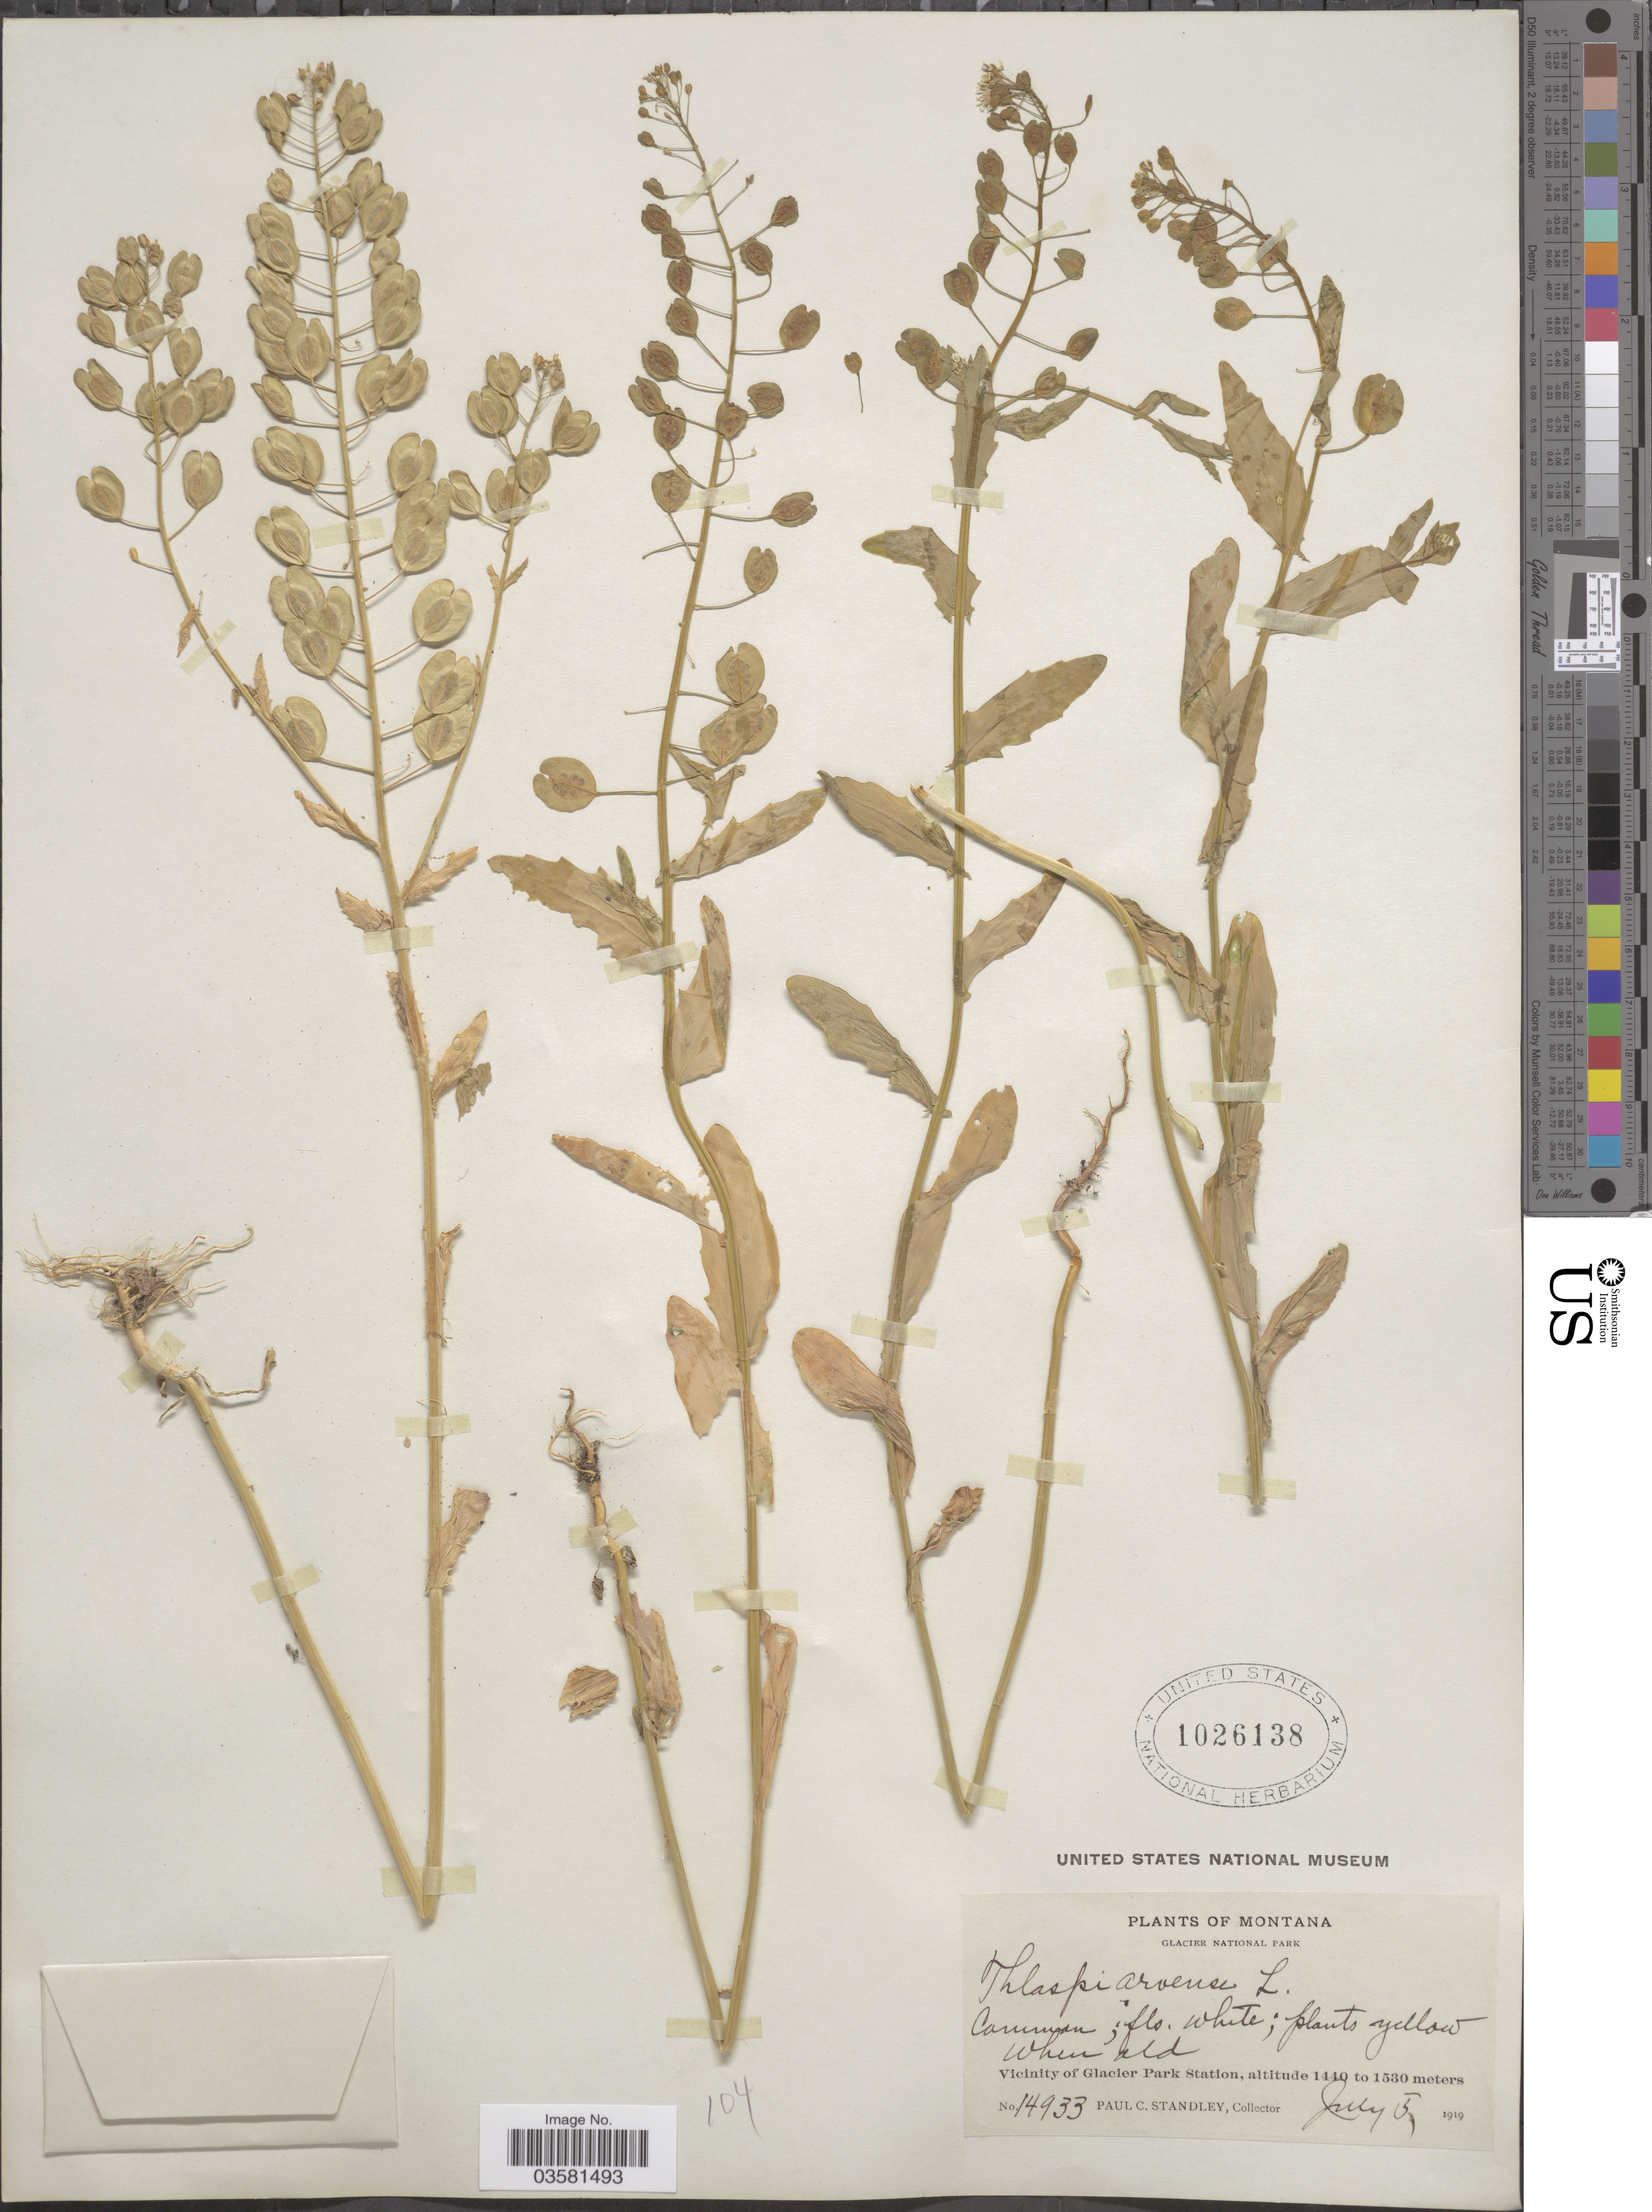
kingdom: Plantae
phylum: Tracheophyta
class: Magnoliopsida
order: Brassicales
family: Brassicaceae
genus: Thlaspi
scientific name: Thlaspi arvense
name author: L.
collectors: P. C. Standley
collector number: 14933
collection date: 1919-07-05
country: United States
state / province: Montana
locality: Glacier National Park. Vicinity of Glacier Park Station.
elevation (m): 1440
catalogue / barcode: US 1026138